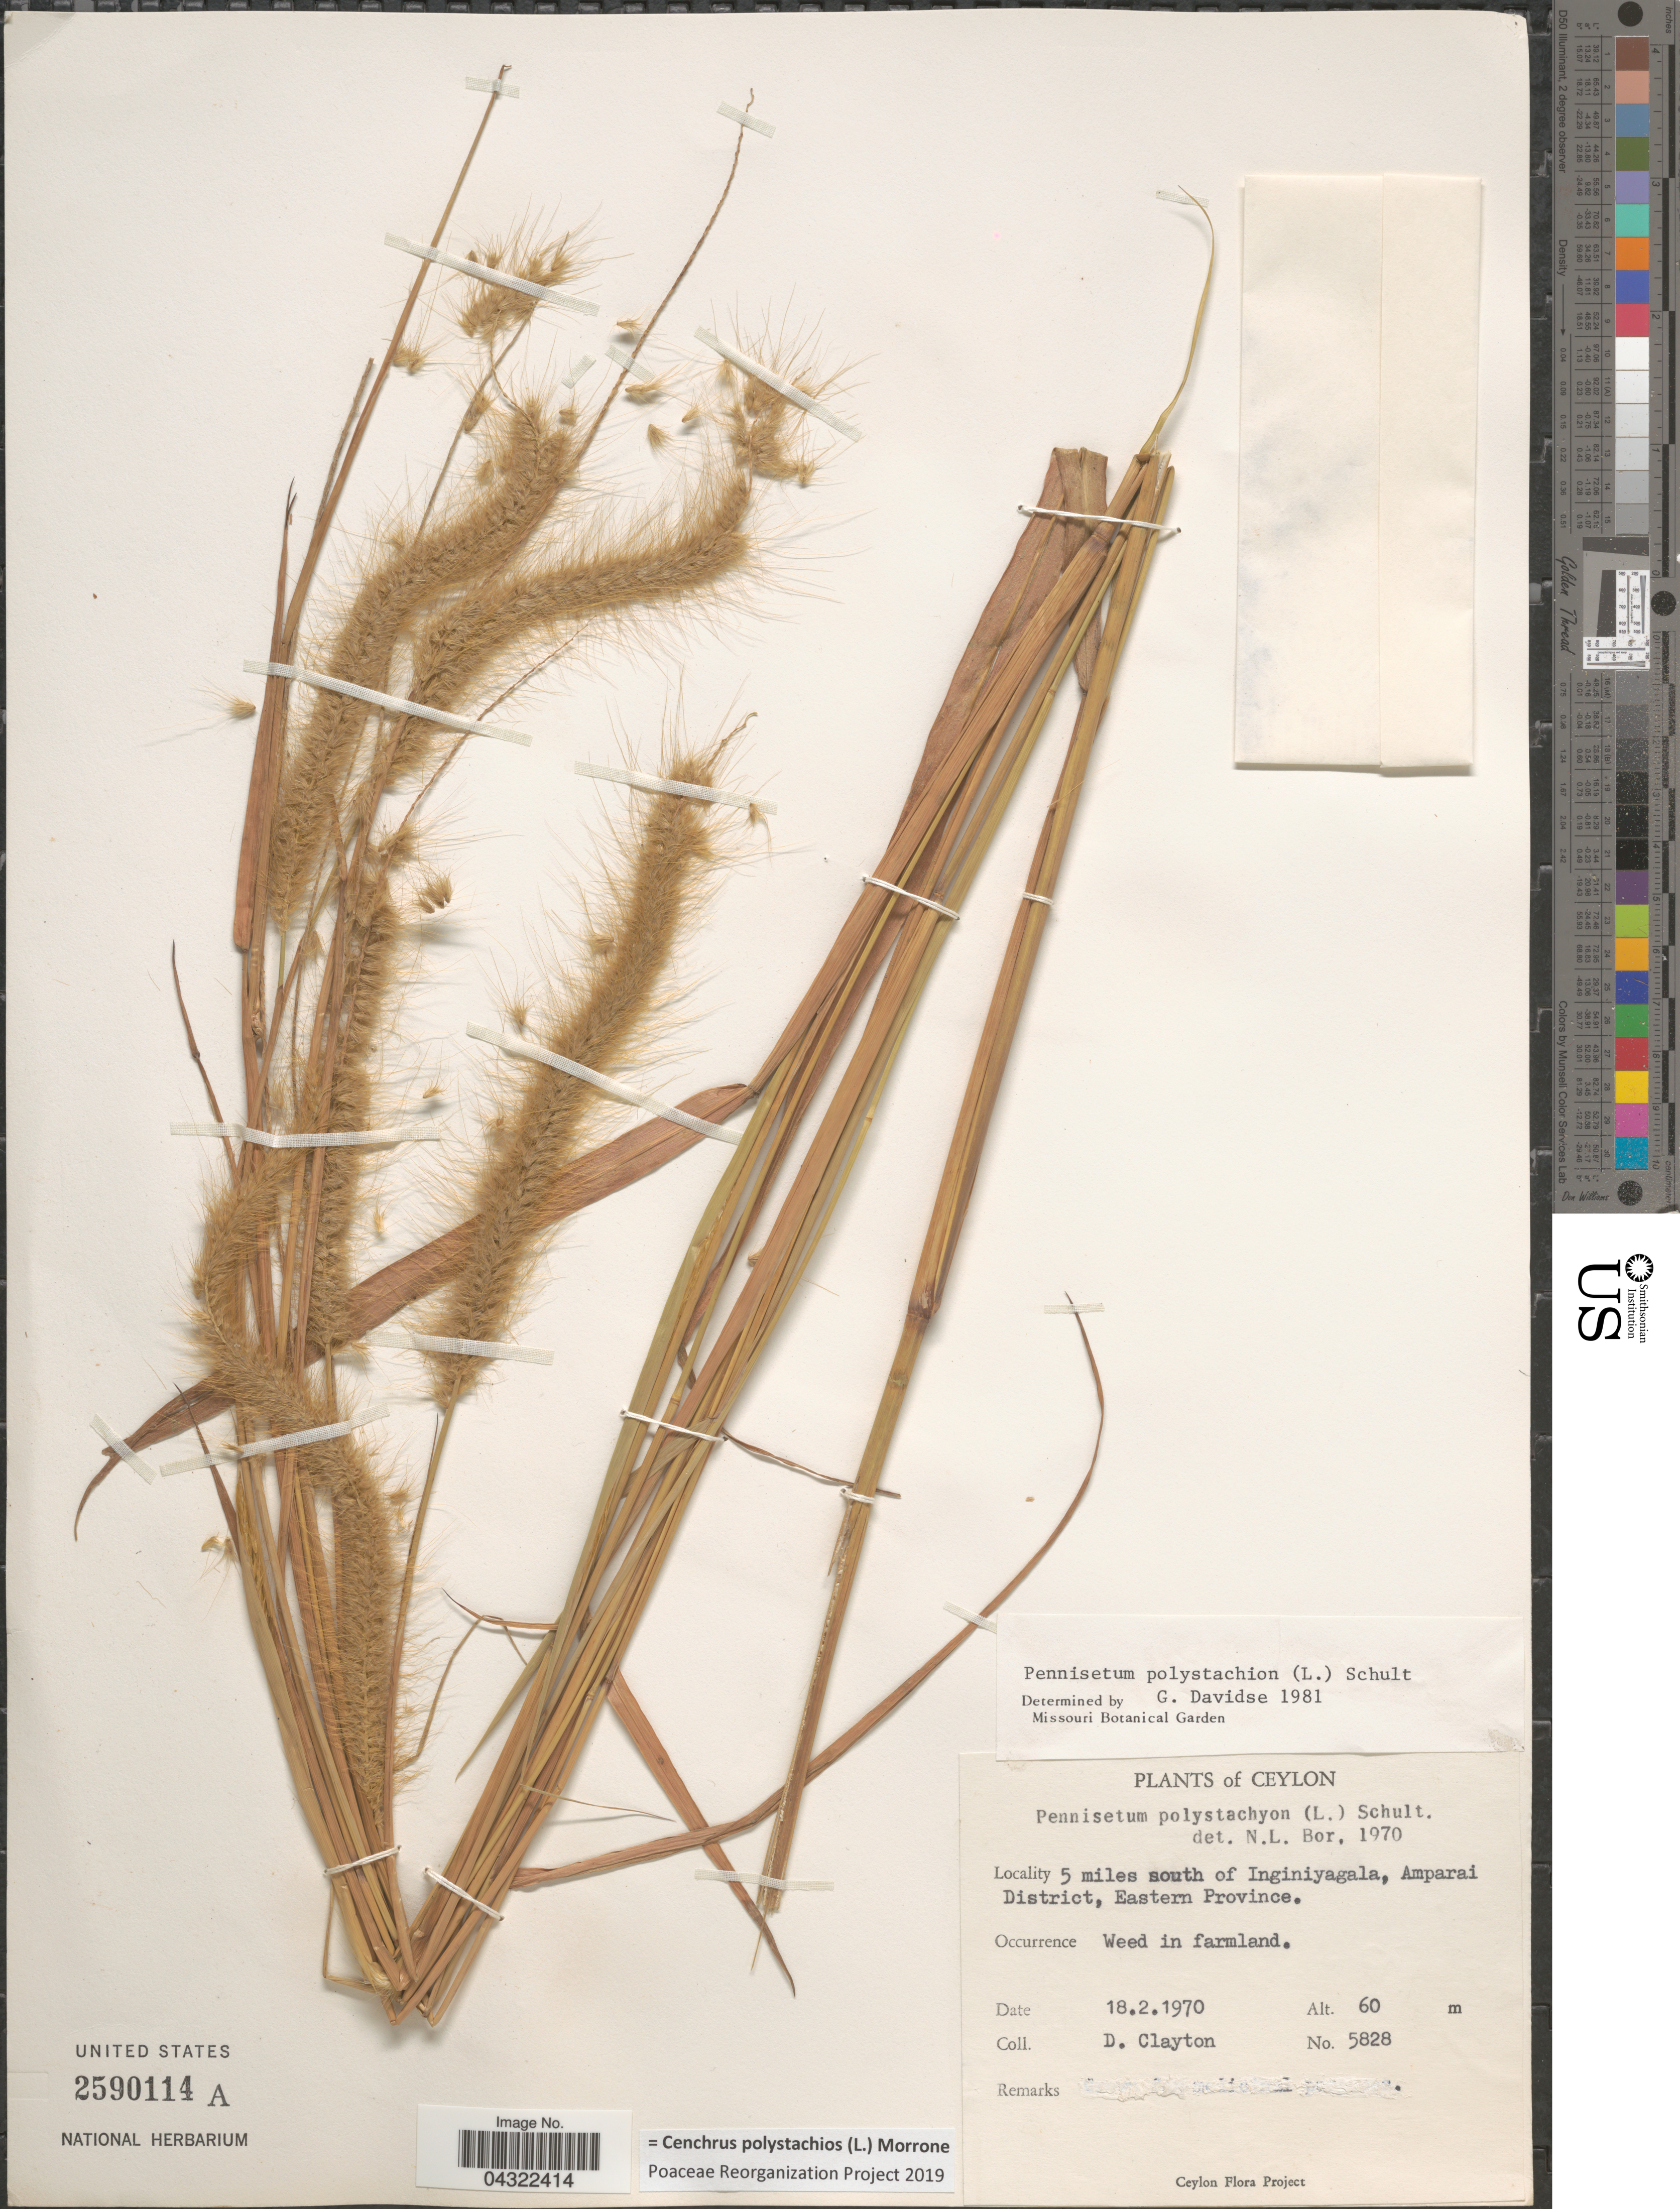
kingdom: Plantae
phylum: Tracheophyta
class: Liliopsida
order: Poales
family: Poaceae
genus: Cenchrus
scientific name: Cenchrus polystachios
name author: (L.) Morrone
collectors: D. Clayton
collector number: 5828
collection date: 1970-02-18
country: Sri Lanka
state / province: Eastern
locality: Ceylon. 5 miles south of Inginiyagala, Amparai District.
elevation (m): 60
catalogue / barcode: US 2590114A